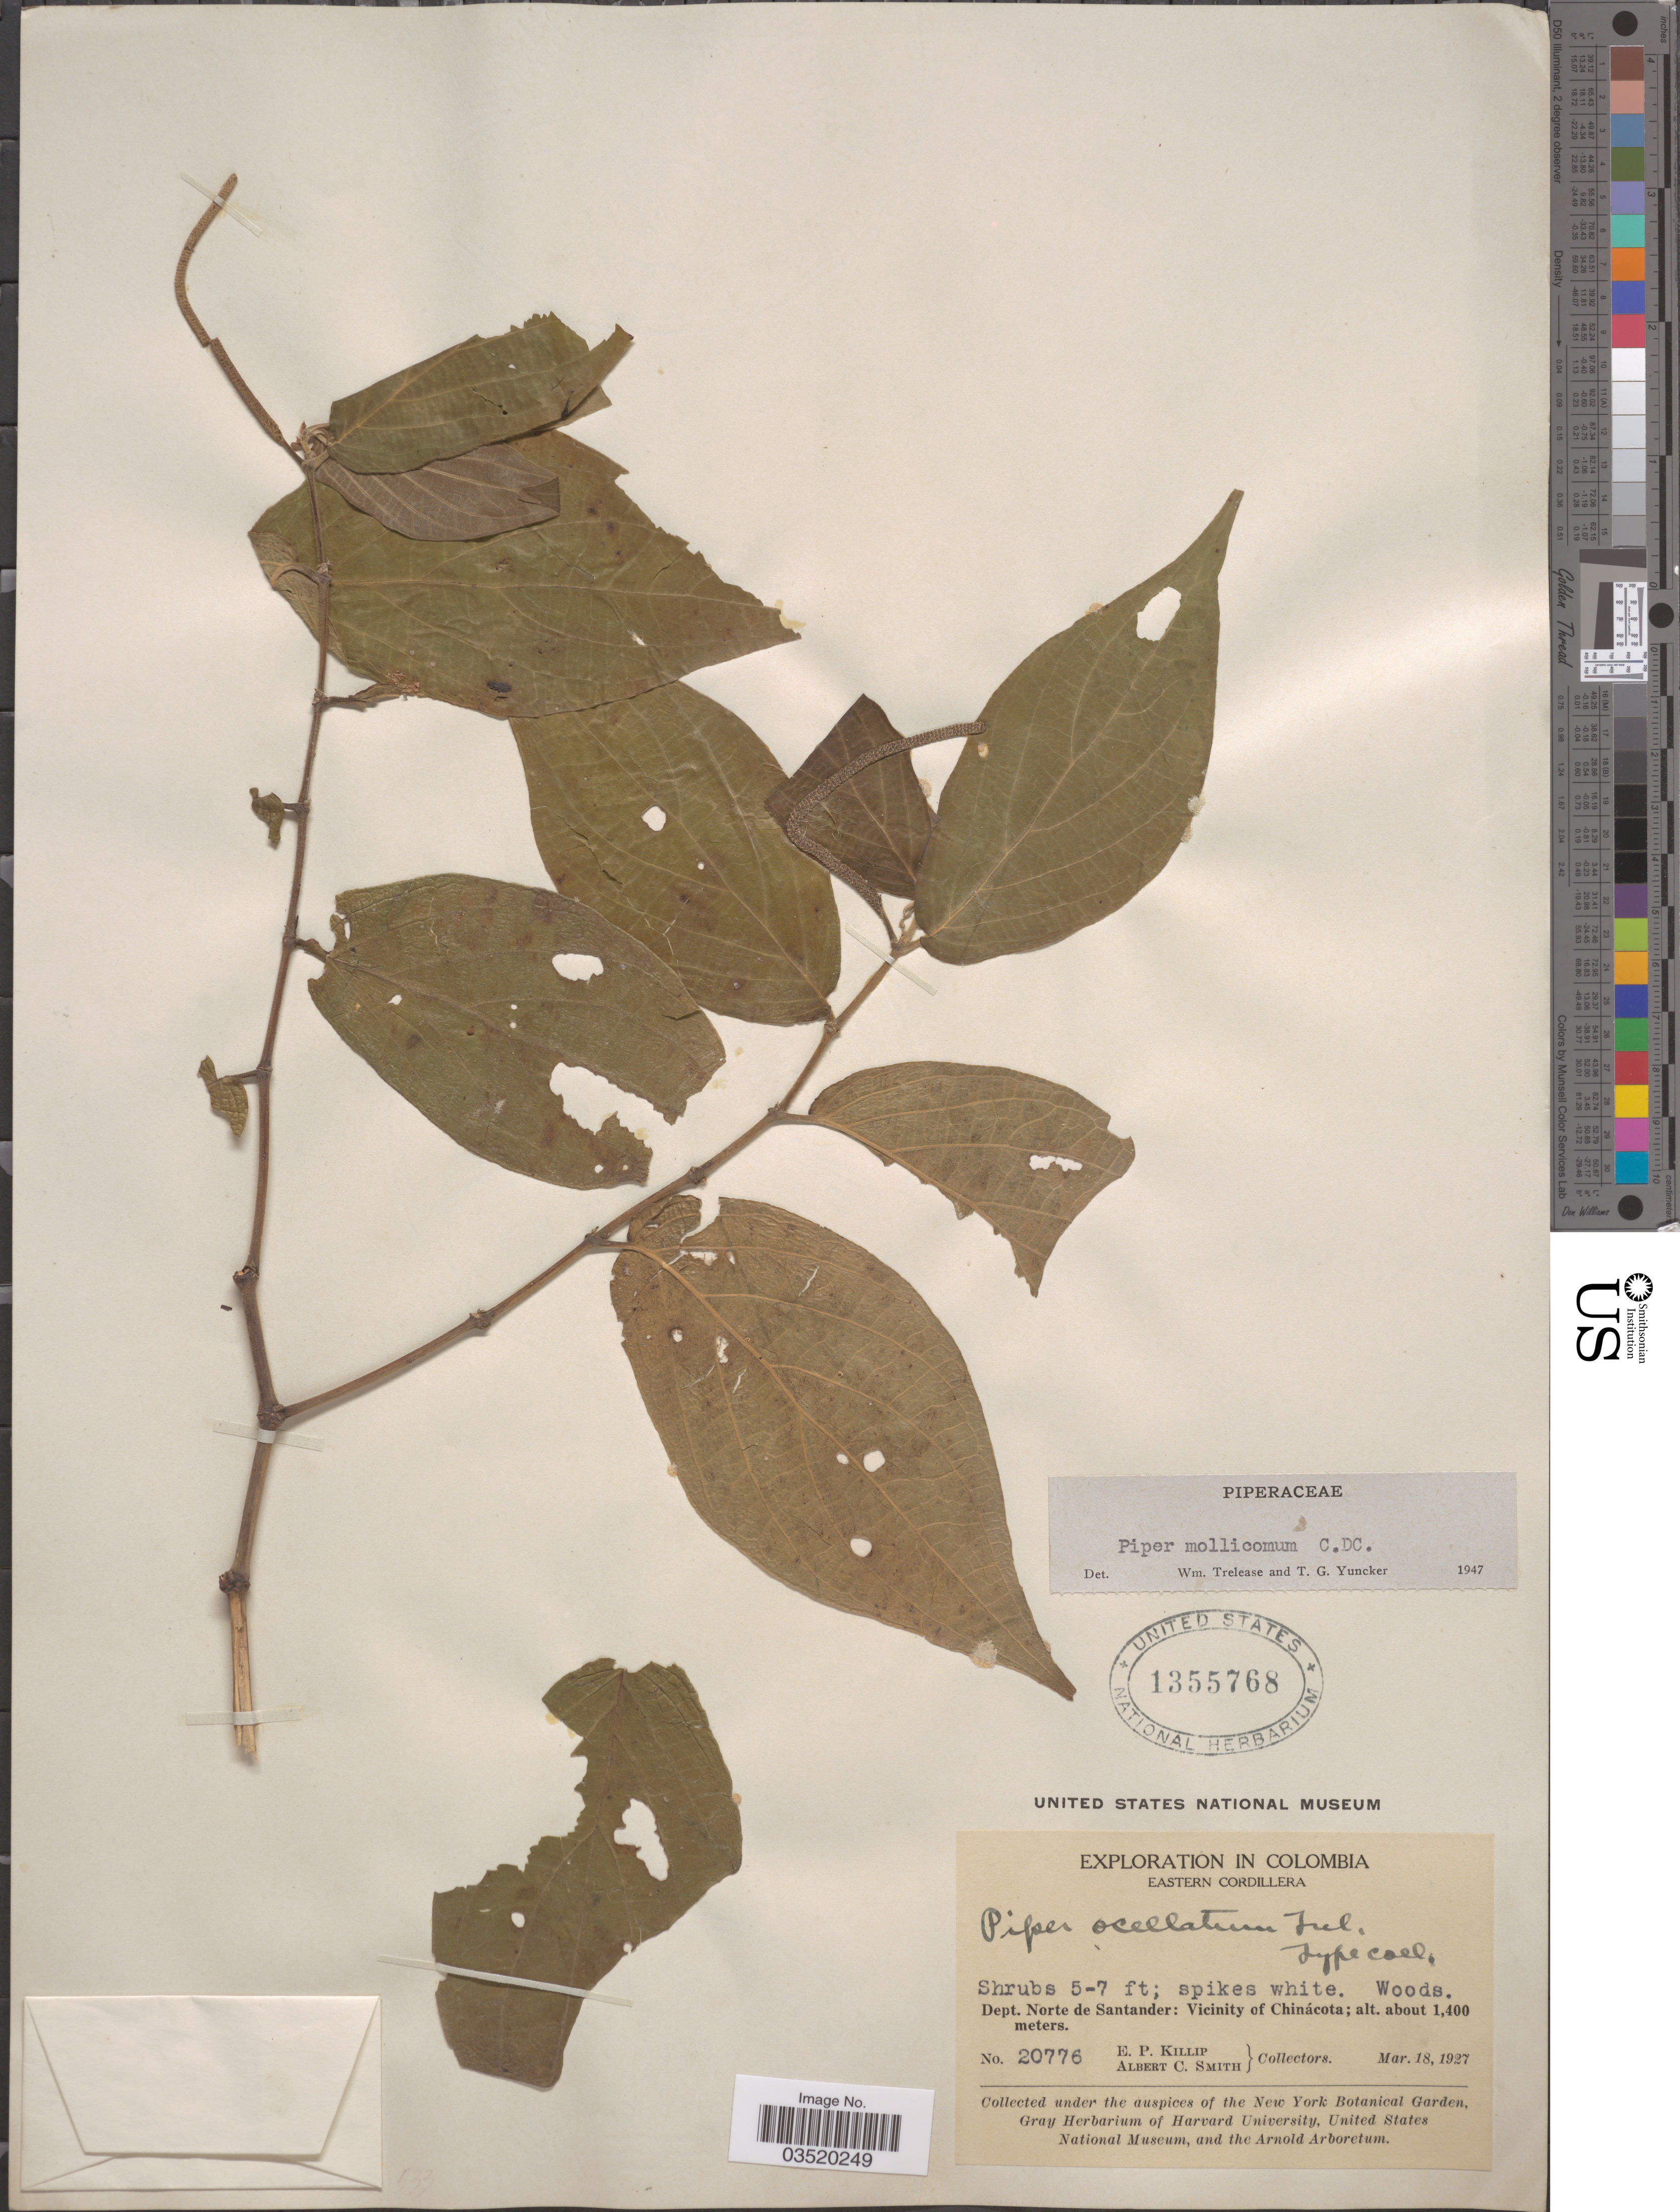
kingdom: Plantae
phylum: Tracheophyta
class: Magnoliopsida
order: Piperales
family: Piperaceae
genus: Piper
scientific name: Piper mollicomum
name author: Kunth ex Steud.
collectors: E. P. Killip & A. C. Smith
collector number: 20776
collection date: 1927-03-18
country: Colombia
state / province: Norte de Santander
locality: Eastern Cordillera. Dept. Norte de Santander: Vicinity of Chinácota.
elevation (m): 1400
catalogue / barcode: US 1355768